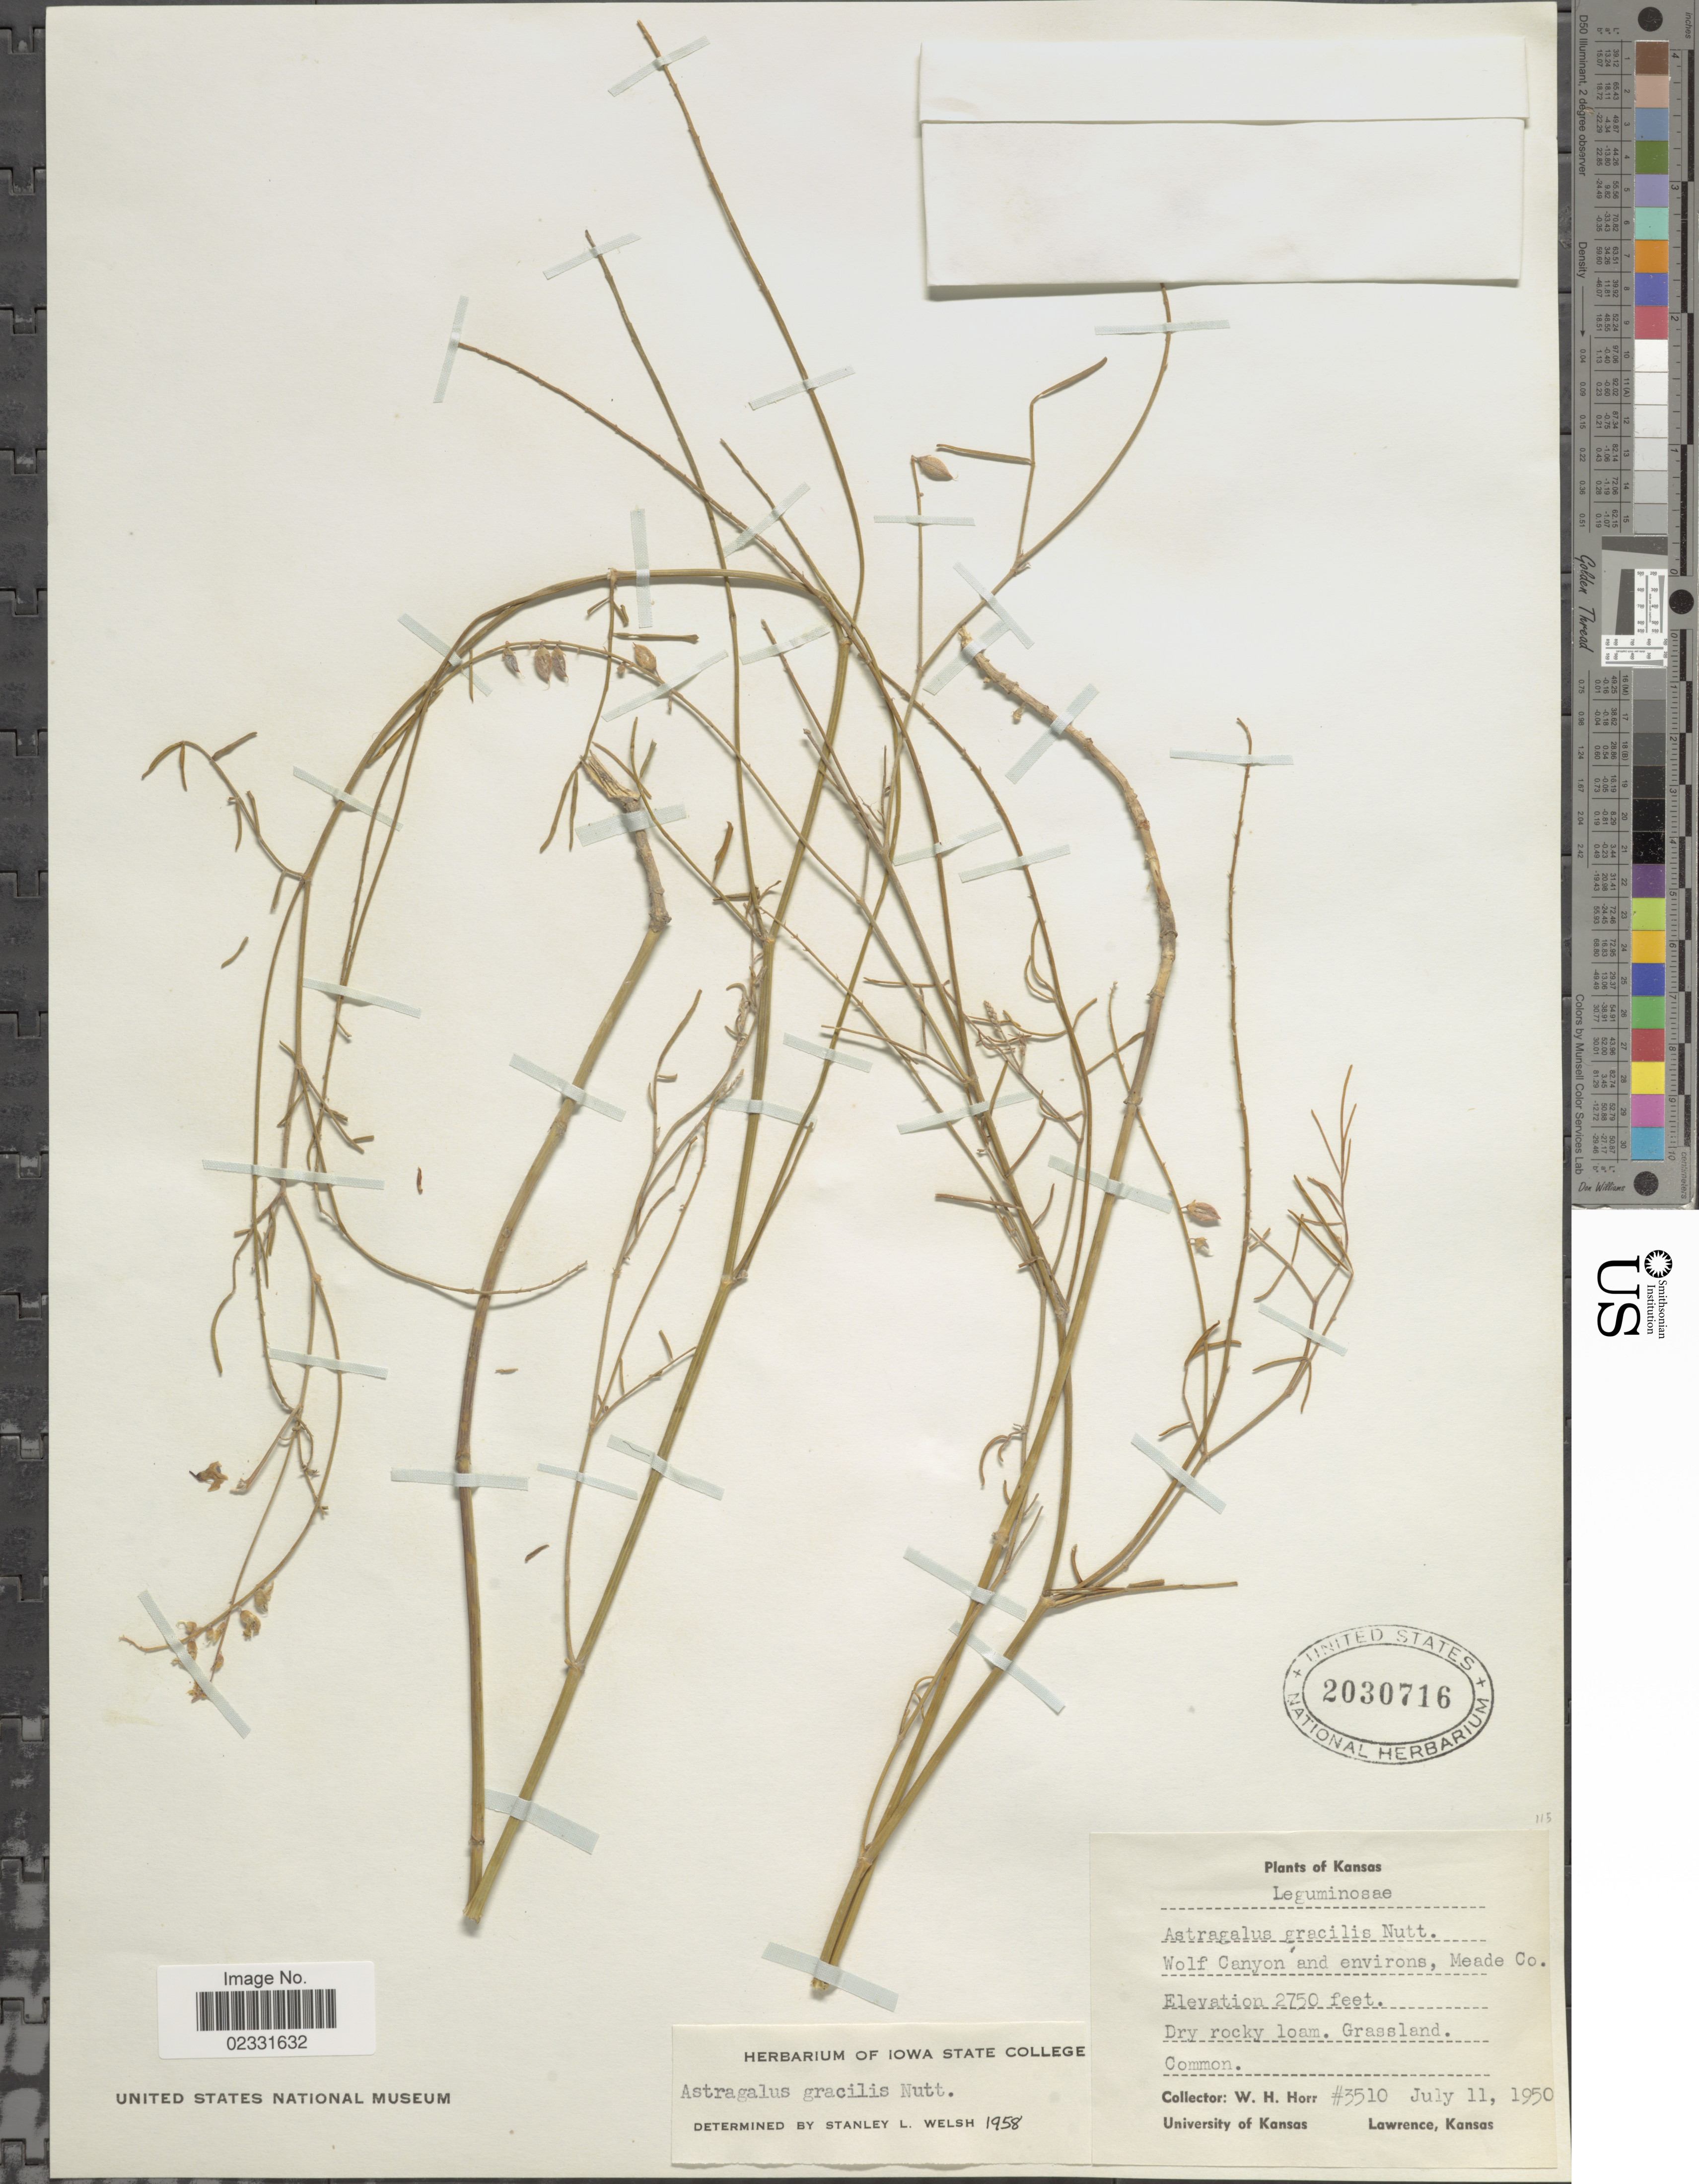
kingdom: Plantae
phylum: Tracheophyta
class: Magnoliopsida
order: Fabales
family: Fabaceae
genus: Astragalus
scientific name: Astragalus gracilis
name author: Nutt.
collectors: W. H. Horr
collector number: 3510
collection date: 1950-07-11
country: United States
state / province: Kansas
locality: Wolf Canyon and environs, Meade Co.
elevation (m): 838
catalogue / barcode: US 32030716